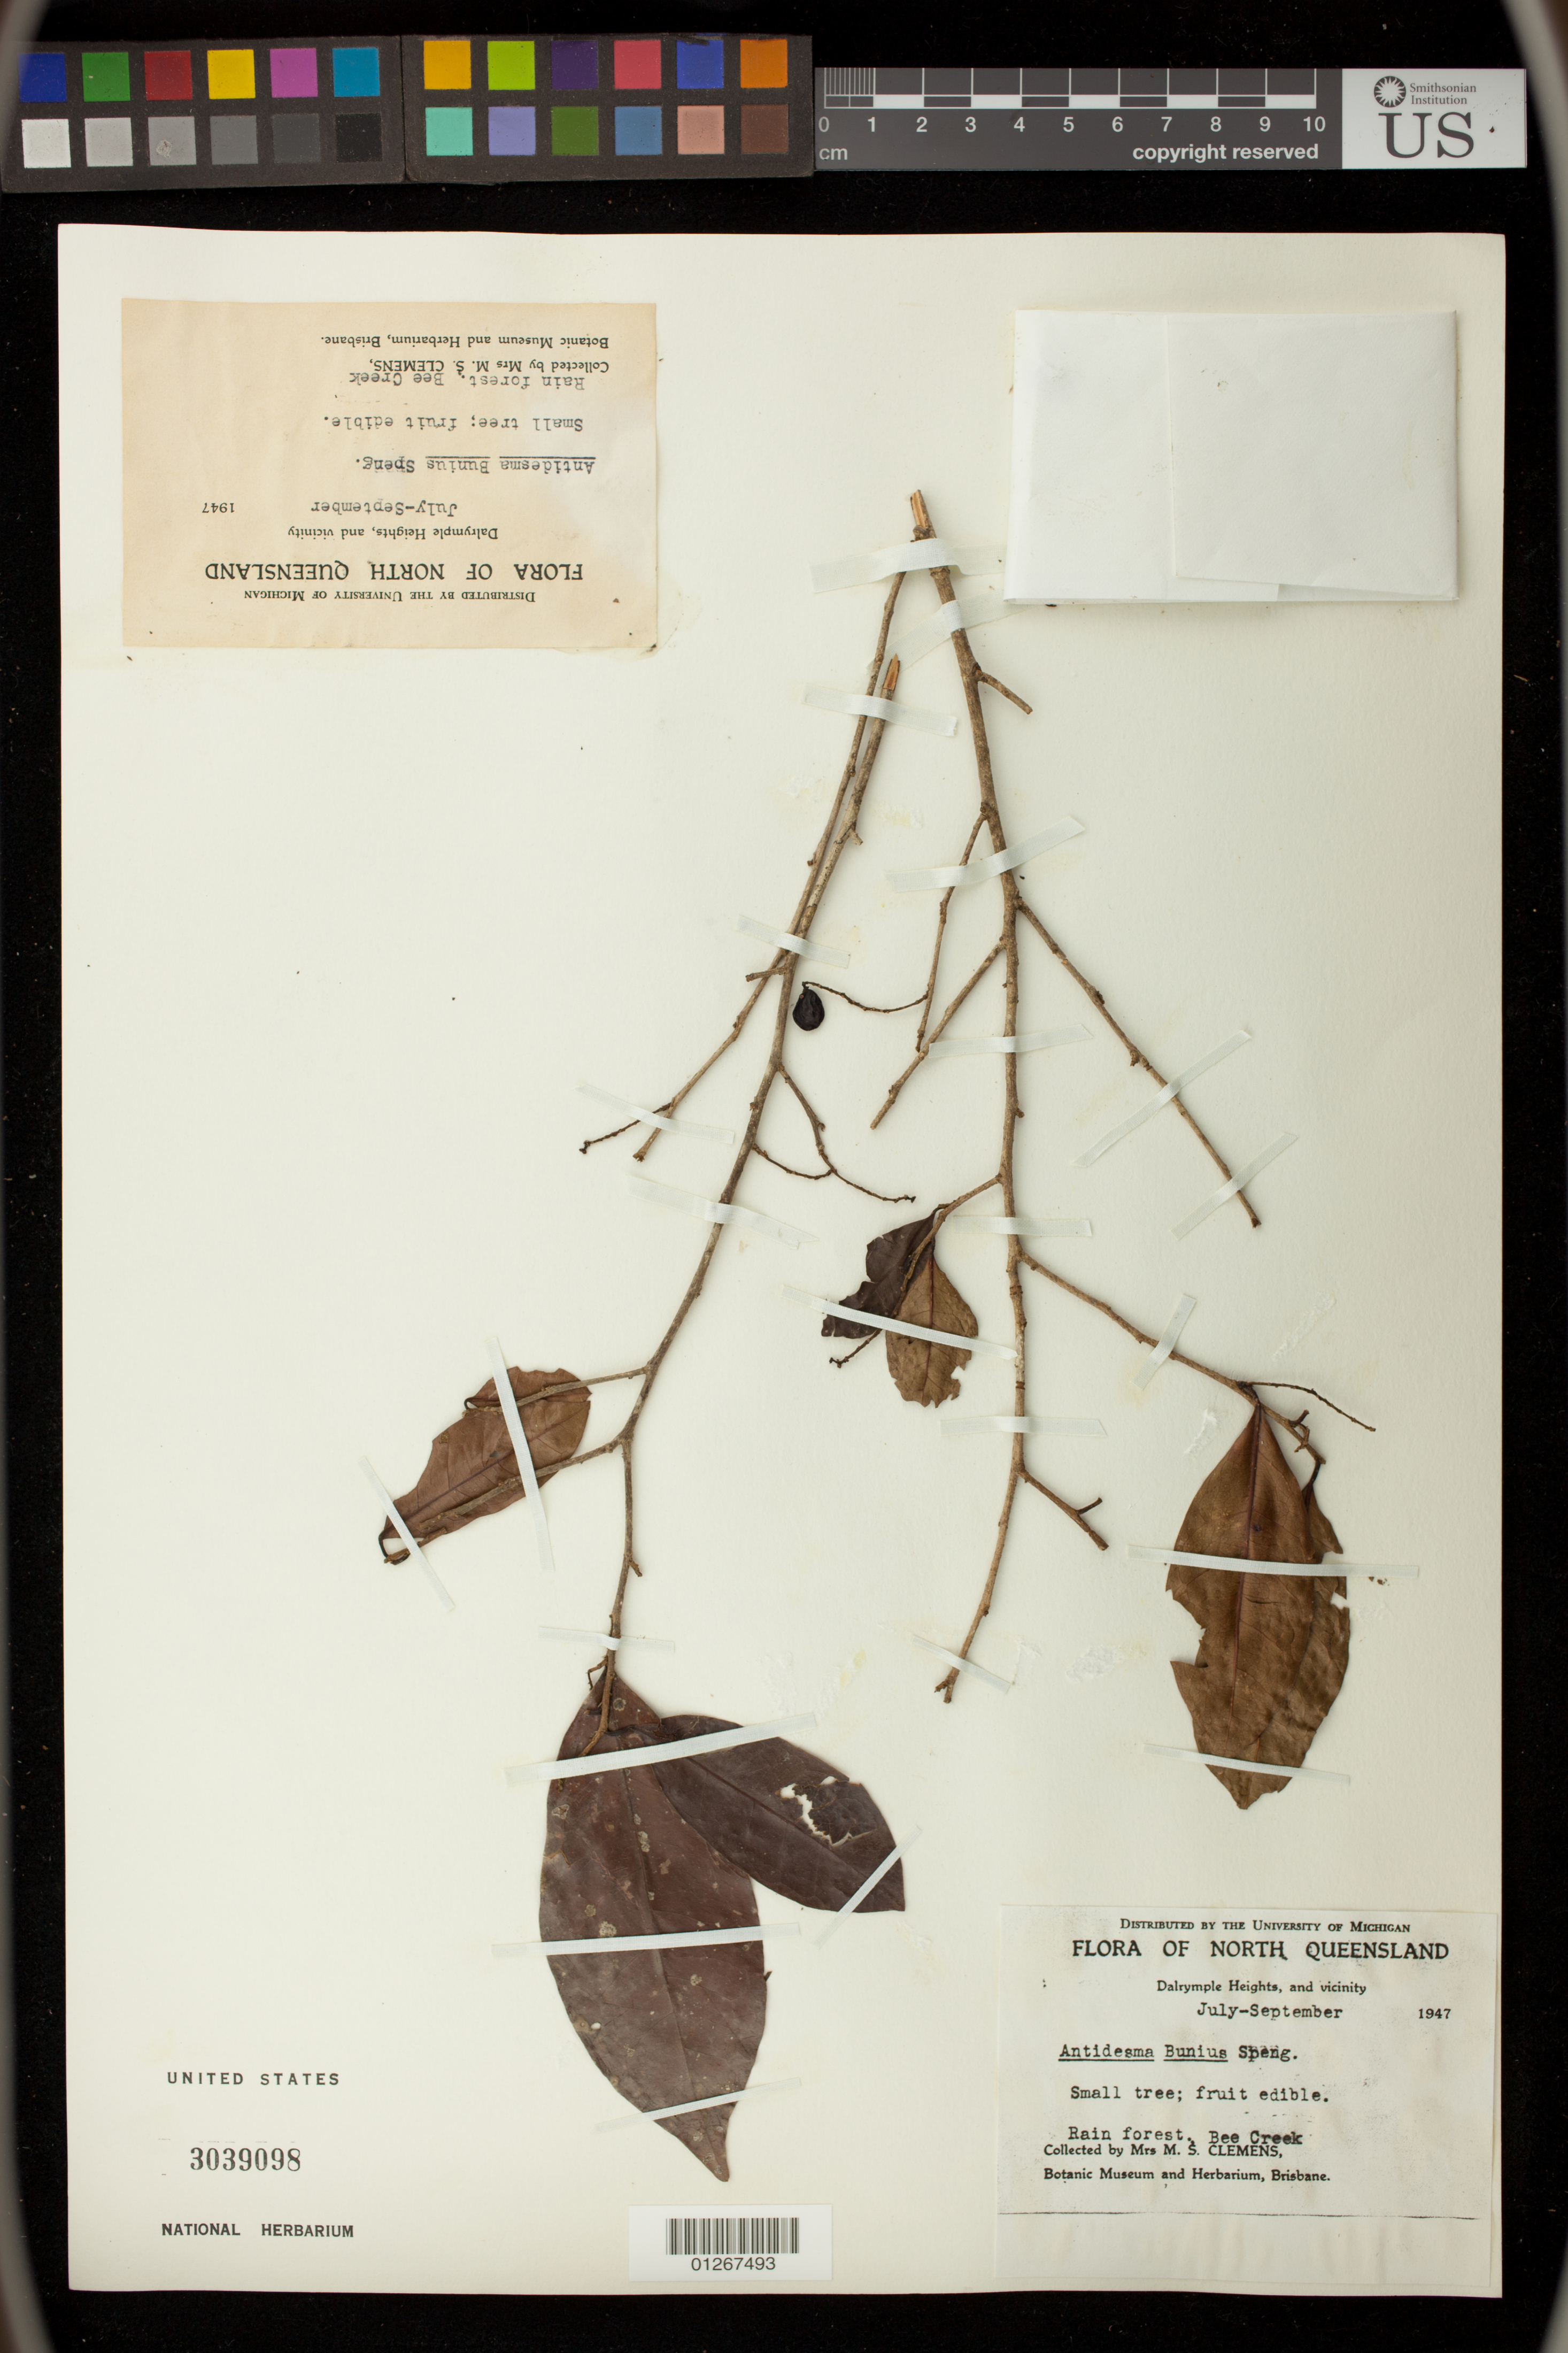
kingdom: Plantae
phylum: Tracheophyta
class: Magnoliopsida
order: Malpighiales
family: Phyllanthaceae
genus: Antidesma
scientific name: Antidesma bunius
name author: (L.) Spreng.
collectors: M. S. Clemens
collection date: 1947-07/1947-09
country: Australia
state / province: Queensland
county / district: Mackay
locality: Dalrymple Heights and vicinity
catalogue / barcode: US 3039098